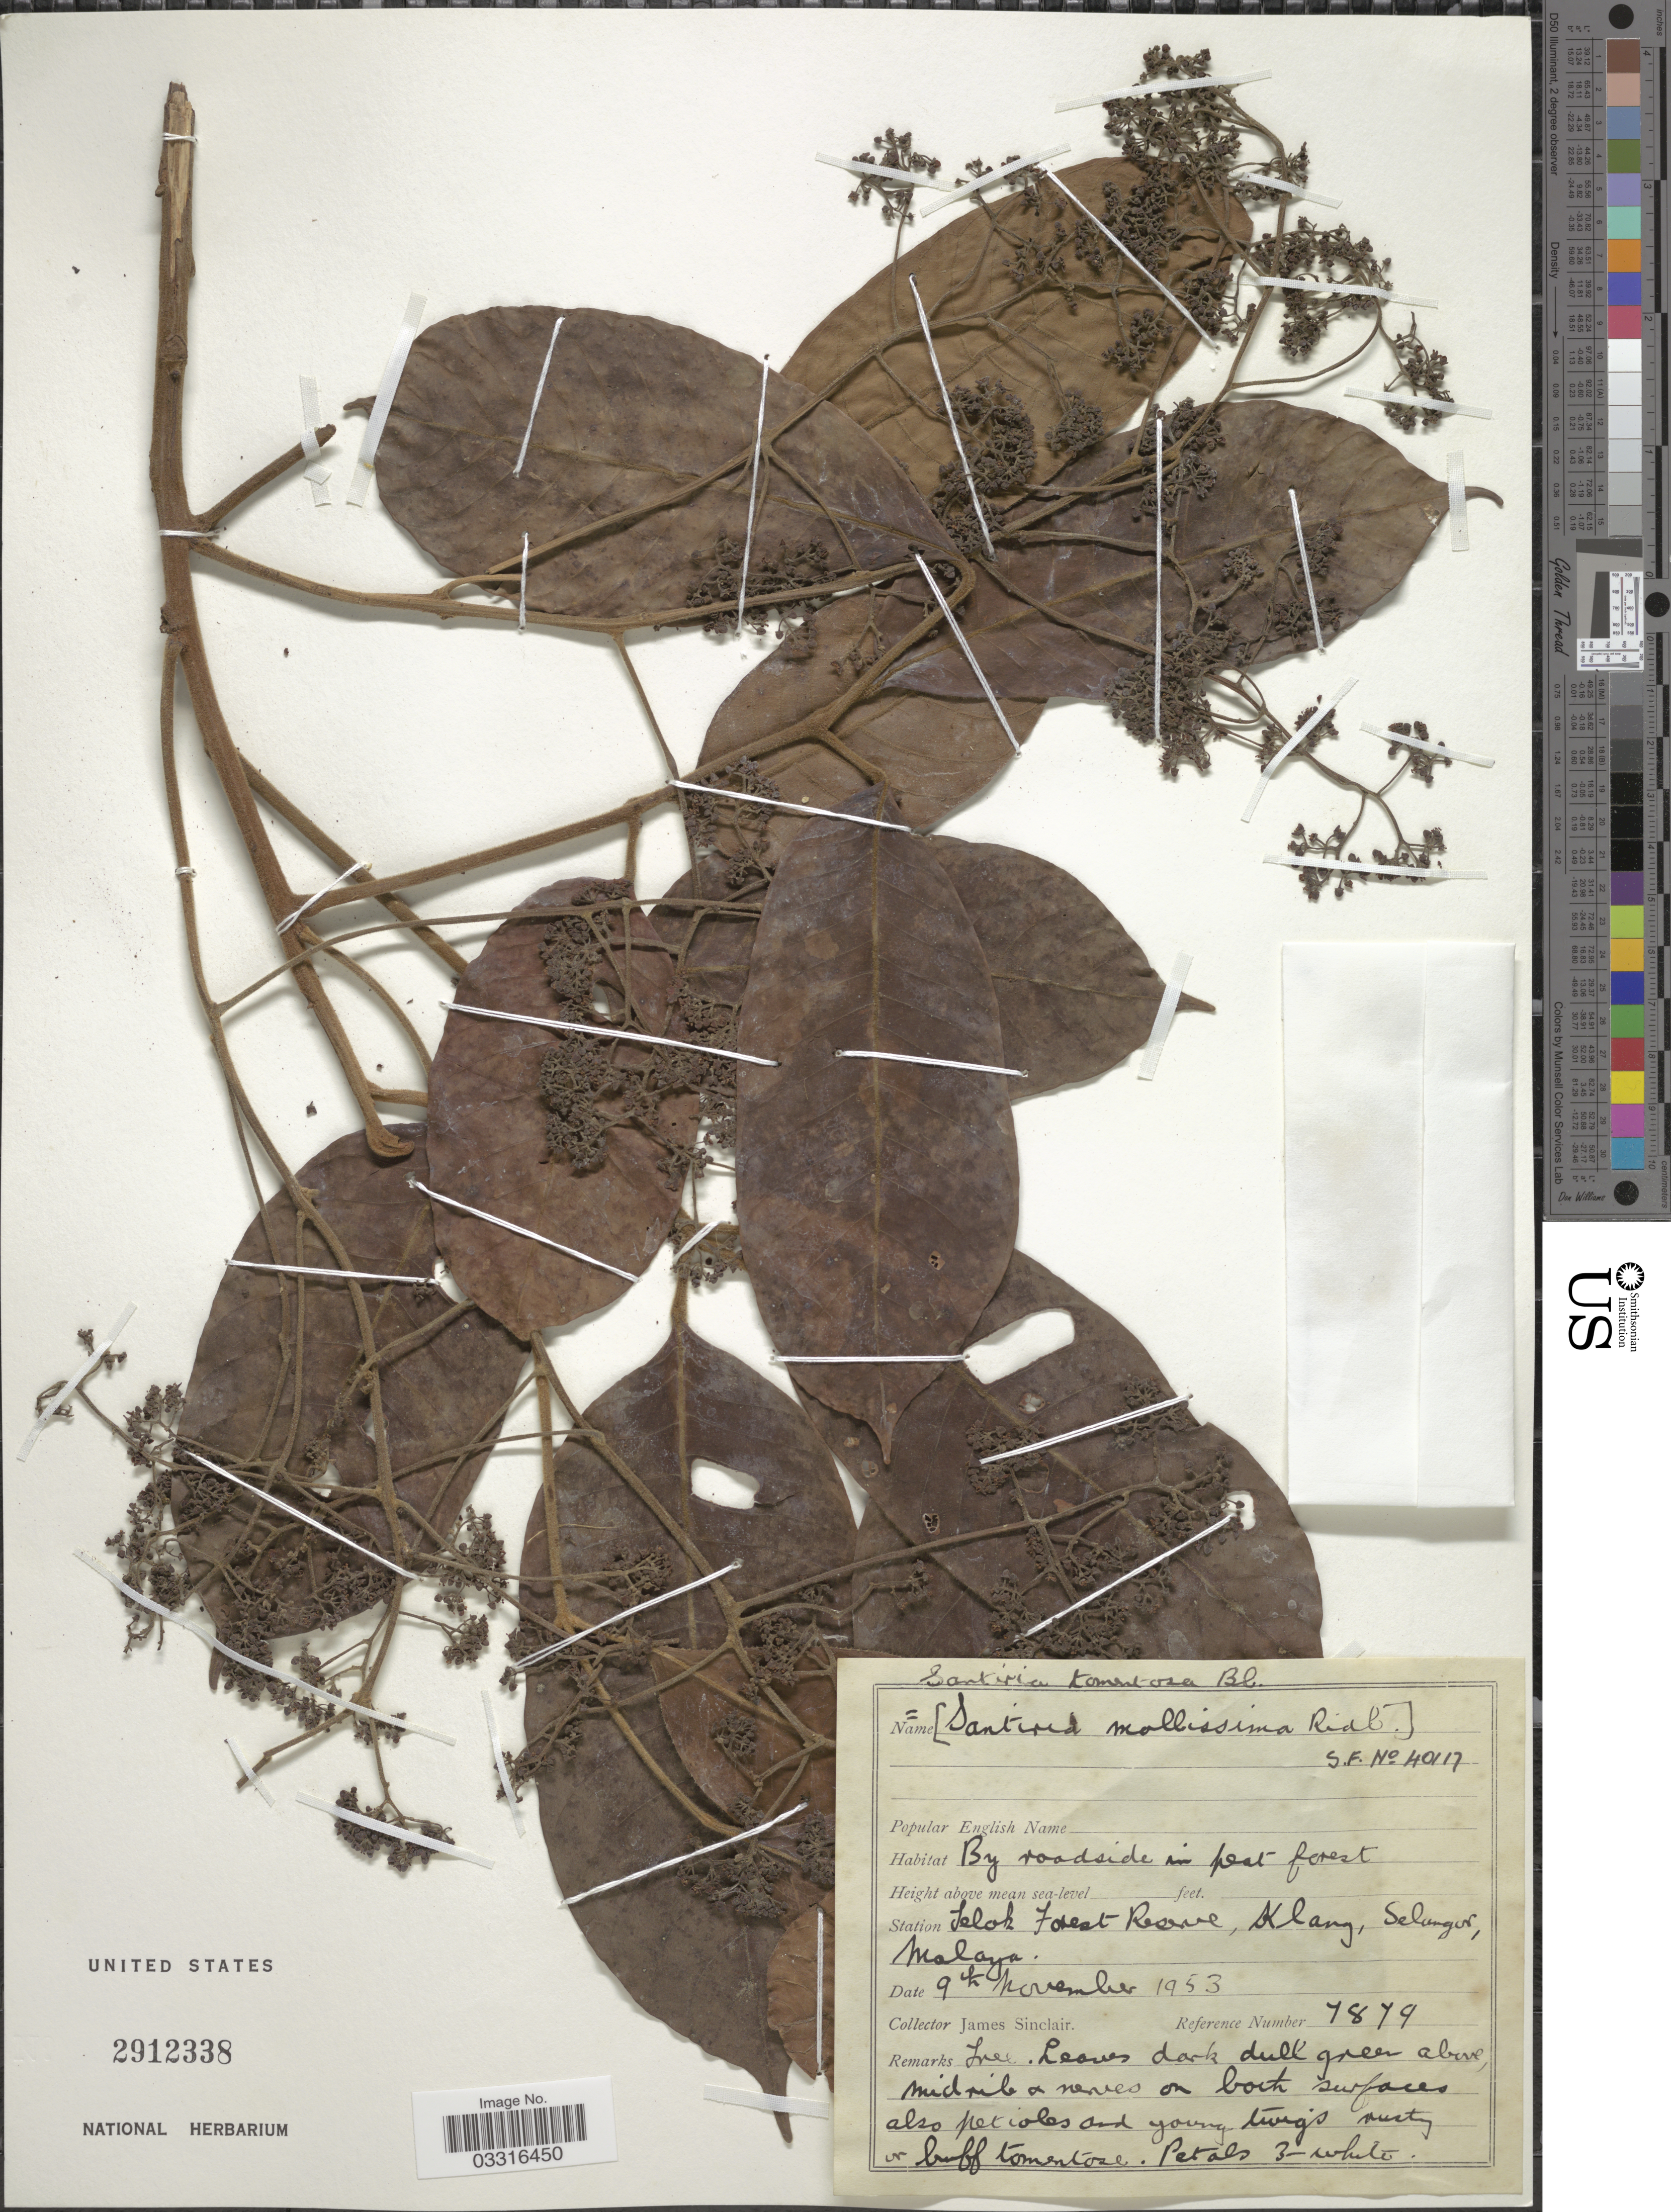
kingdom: Plantae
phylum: Tracheophyta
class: Magnoliopsida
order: Sapindales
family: Burseraceae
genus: Santiria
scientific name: Santiria tomentosa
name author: Blume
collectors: J. Sinclair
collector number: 7879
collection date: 1953-11-09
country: Malaysia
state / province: Selangor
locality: Station Telok Forest Reserve, Klang, Selangor, Malaya.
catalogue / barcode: US 2912338